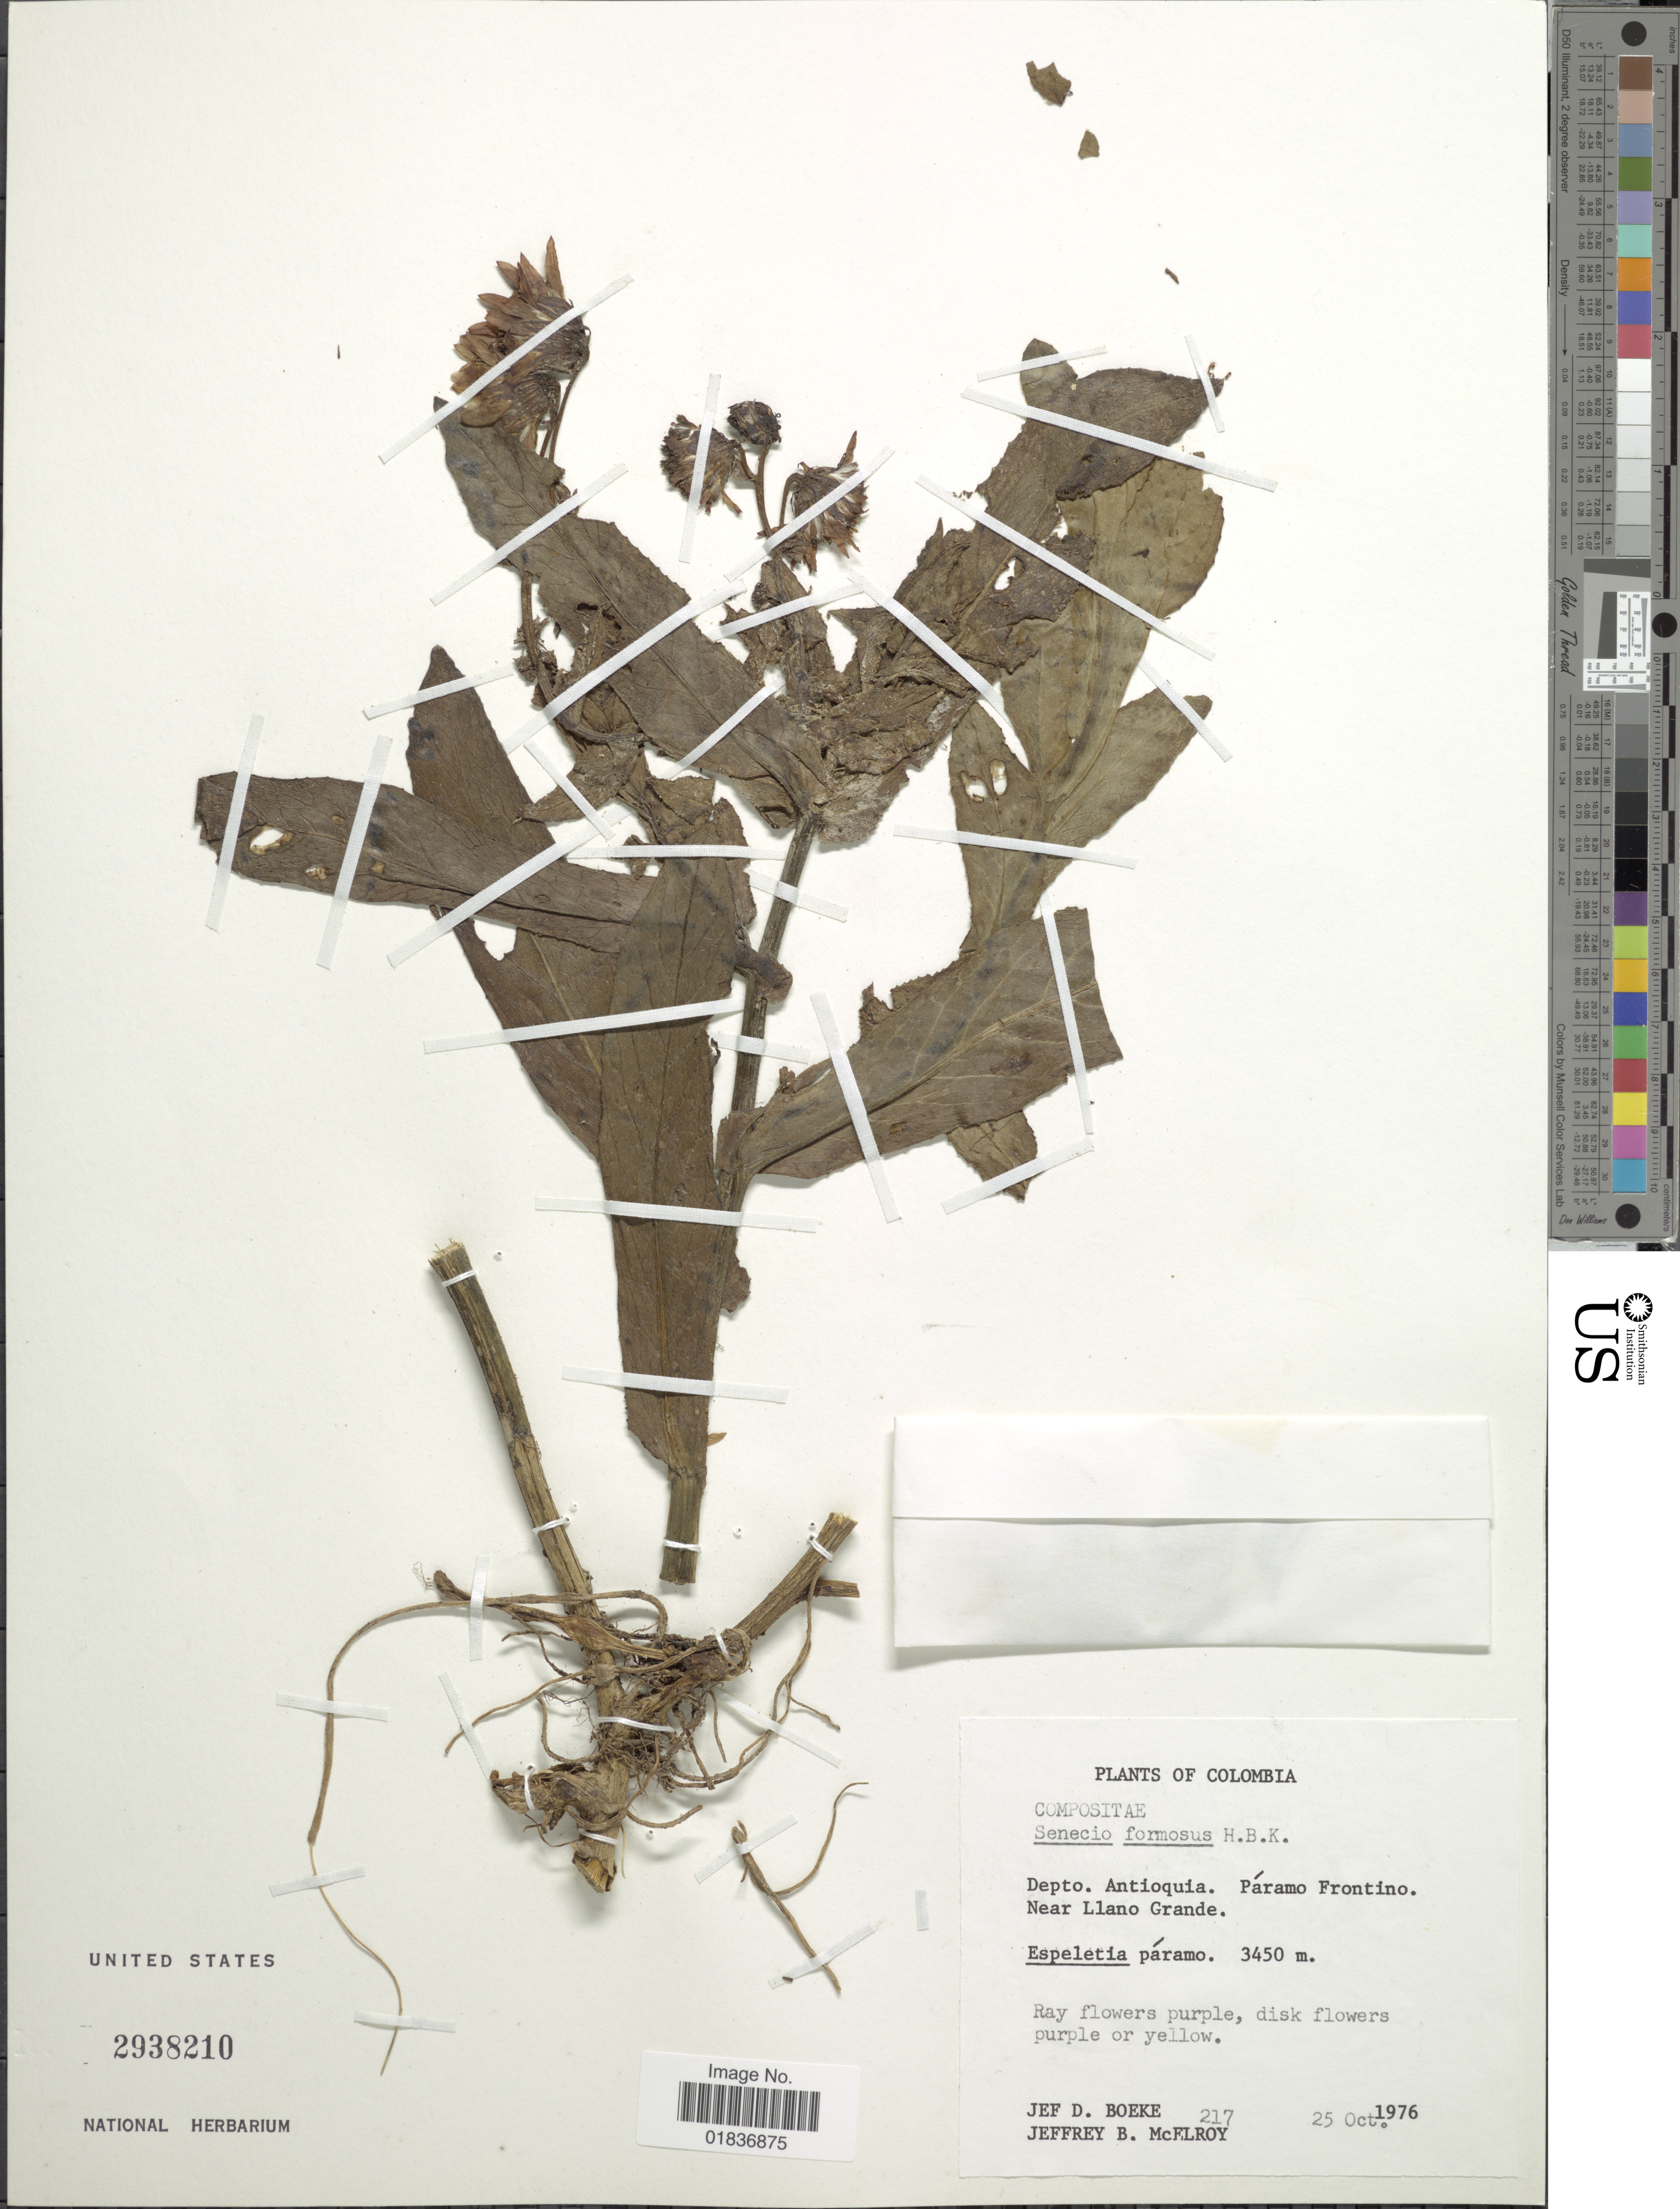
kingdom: Plantae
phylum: Tracheophyta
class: Magnoliopsida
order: Asterales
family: Asteraceae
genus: Senecio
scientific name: Senecio wedglacialis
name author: Cuatrec.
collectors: J. D. Boeke & J. B. McElroy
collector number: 217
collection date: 1976-10-25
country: Colombia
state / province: Antioquia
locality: Depto. Antioquia. Paramo Frontino. Near Llano Grande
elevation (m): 3450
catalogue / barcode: US 2938210